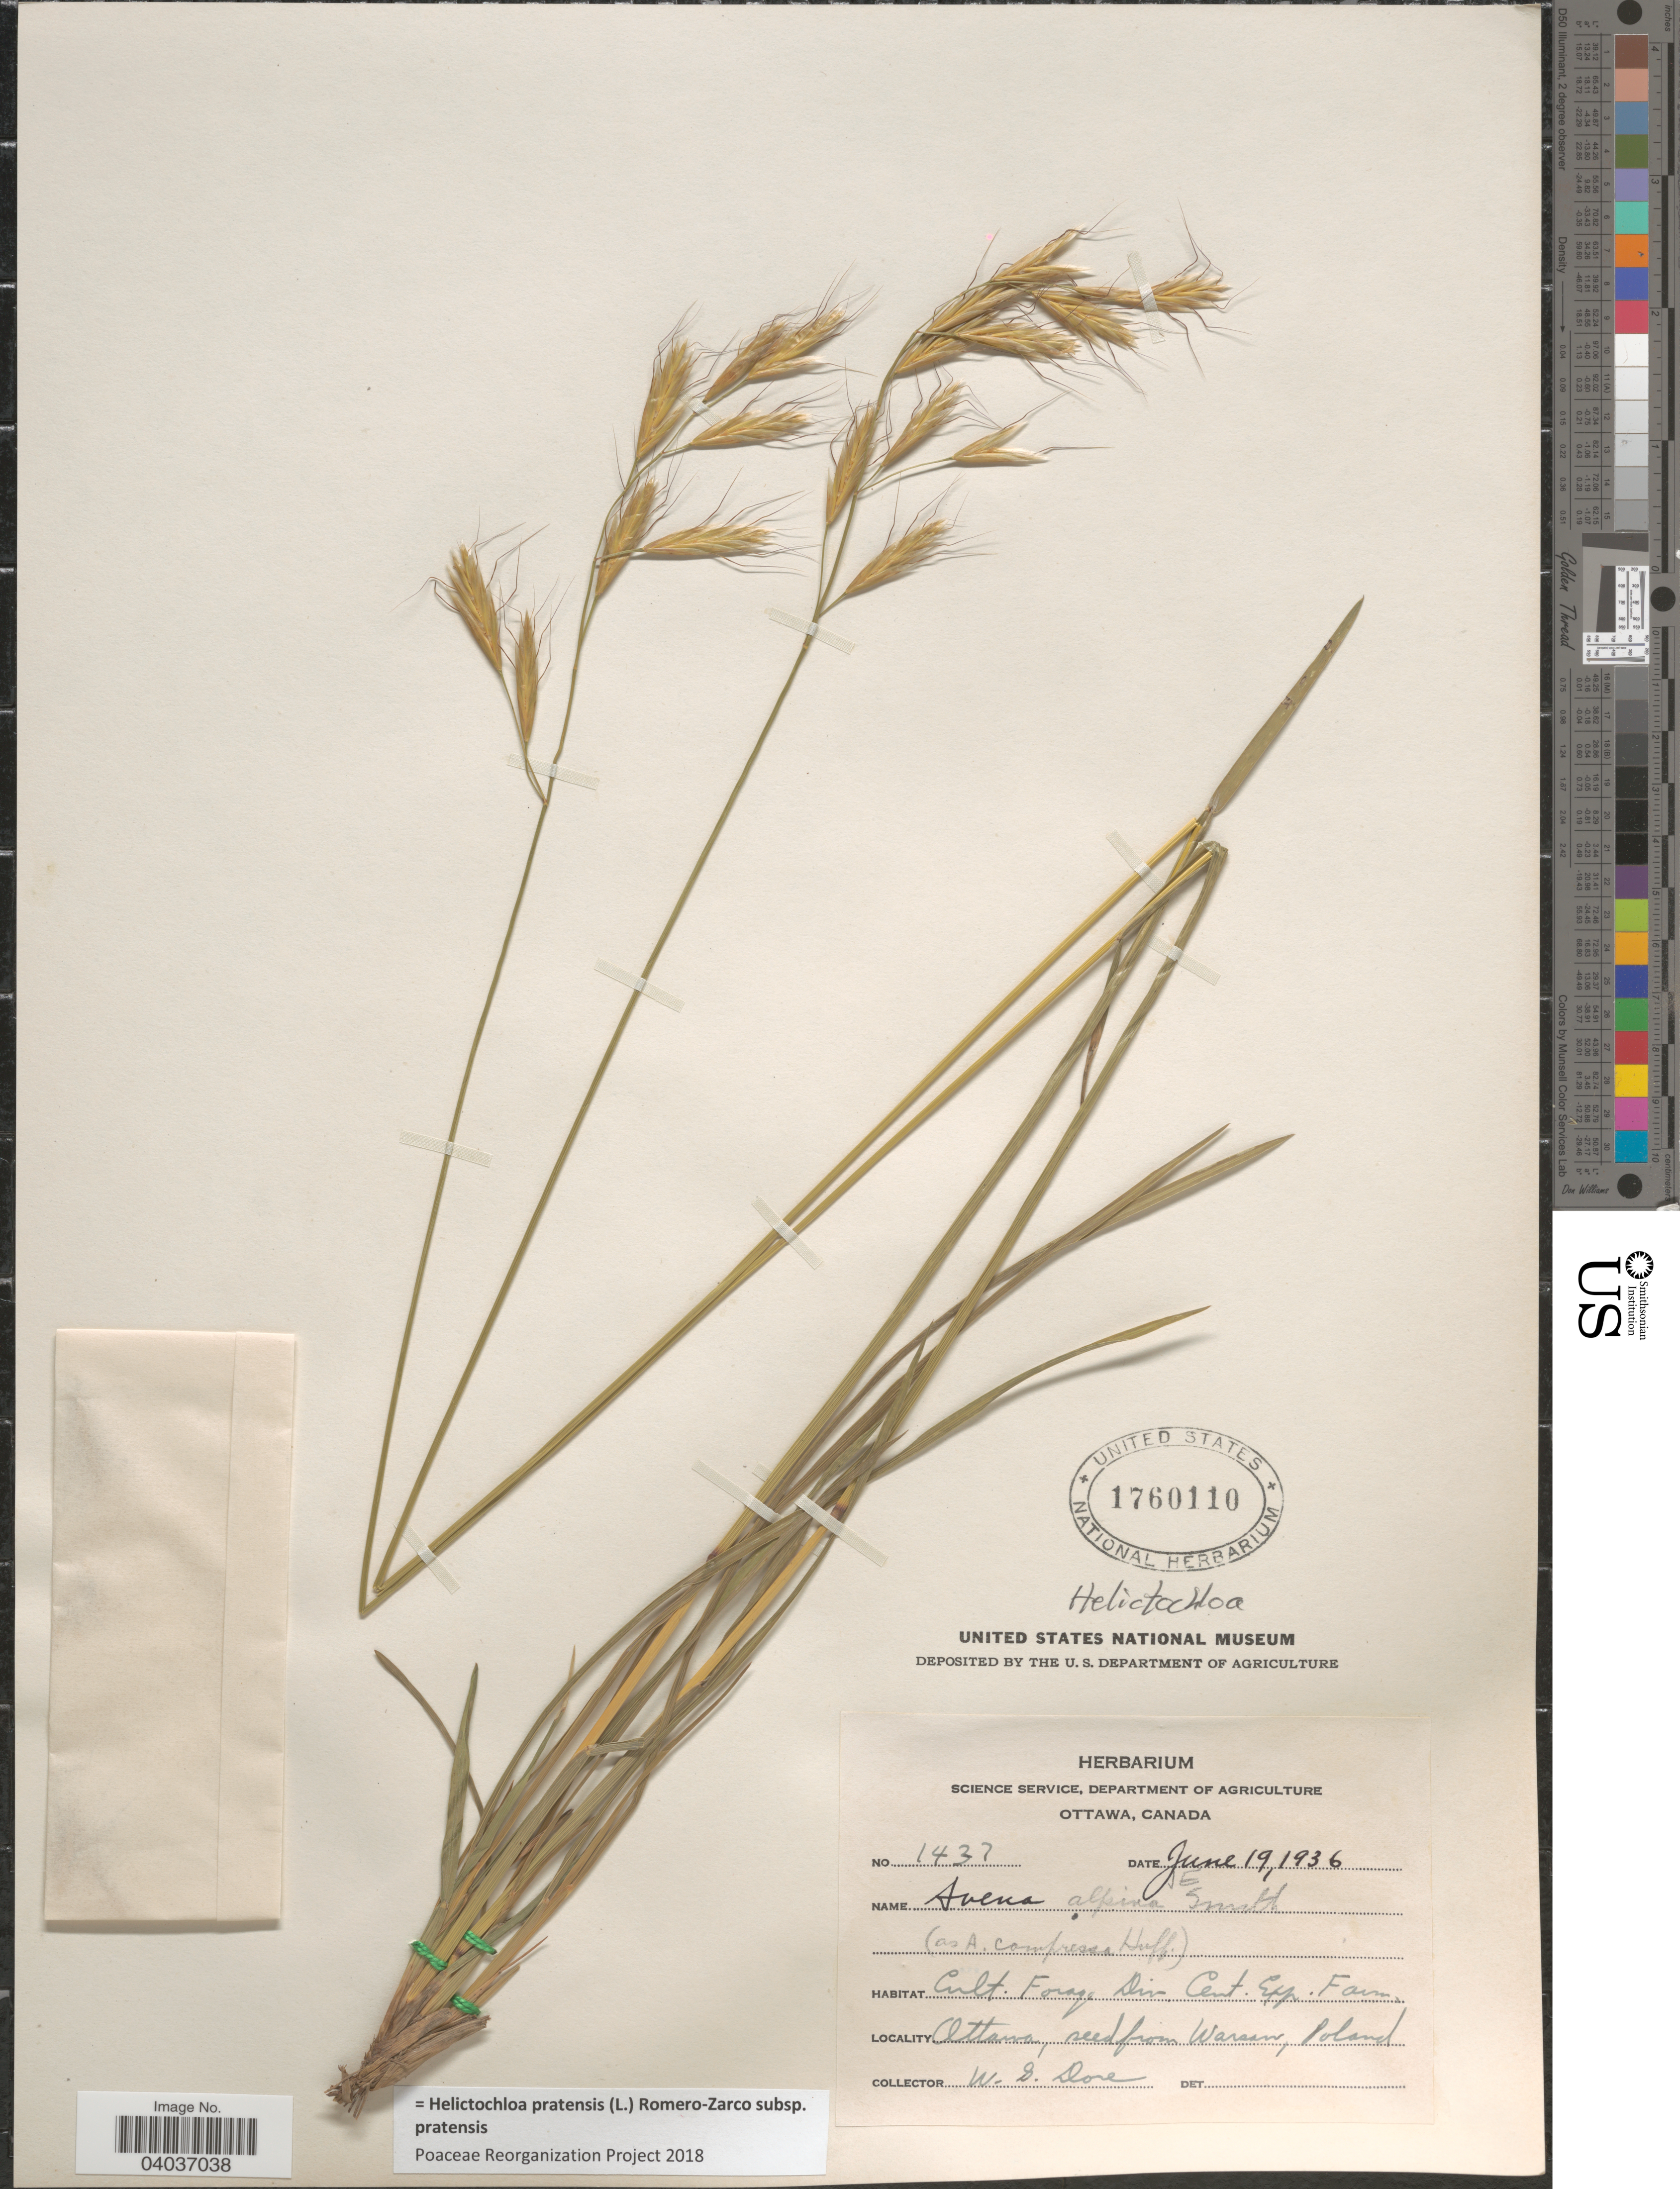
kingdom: Plantae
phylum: Tracheophyta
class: Liliopsida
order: Poales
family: Poaceae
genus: Helictochloa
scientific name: Helictochloa pratensis subsp. pratensis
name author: (L.) Romero-Zarco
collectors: W. Dore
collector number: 1437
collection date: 1936-06-19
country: Canada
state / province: Ontario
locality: Cult. Forage Div., Cent. Exp. Farm, Ottawa.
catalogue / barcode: US 1760110